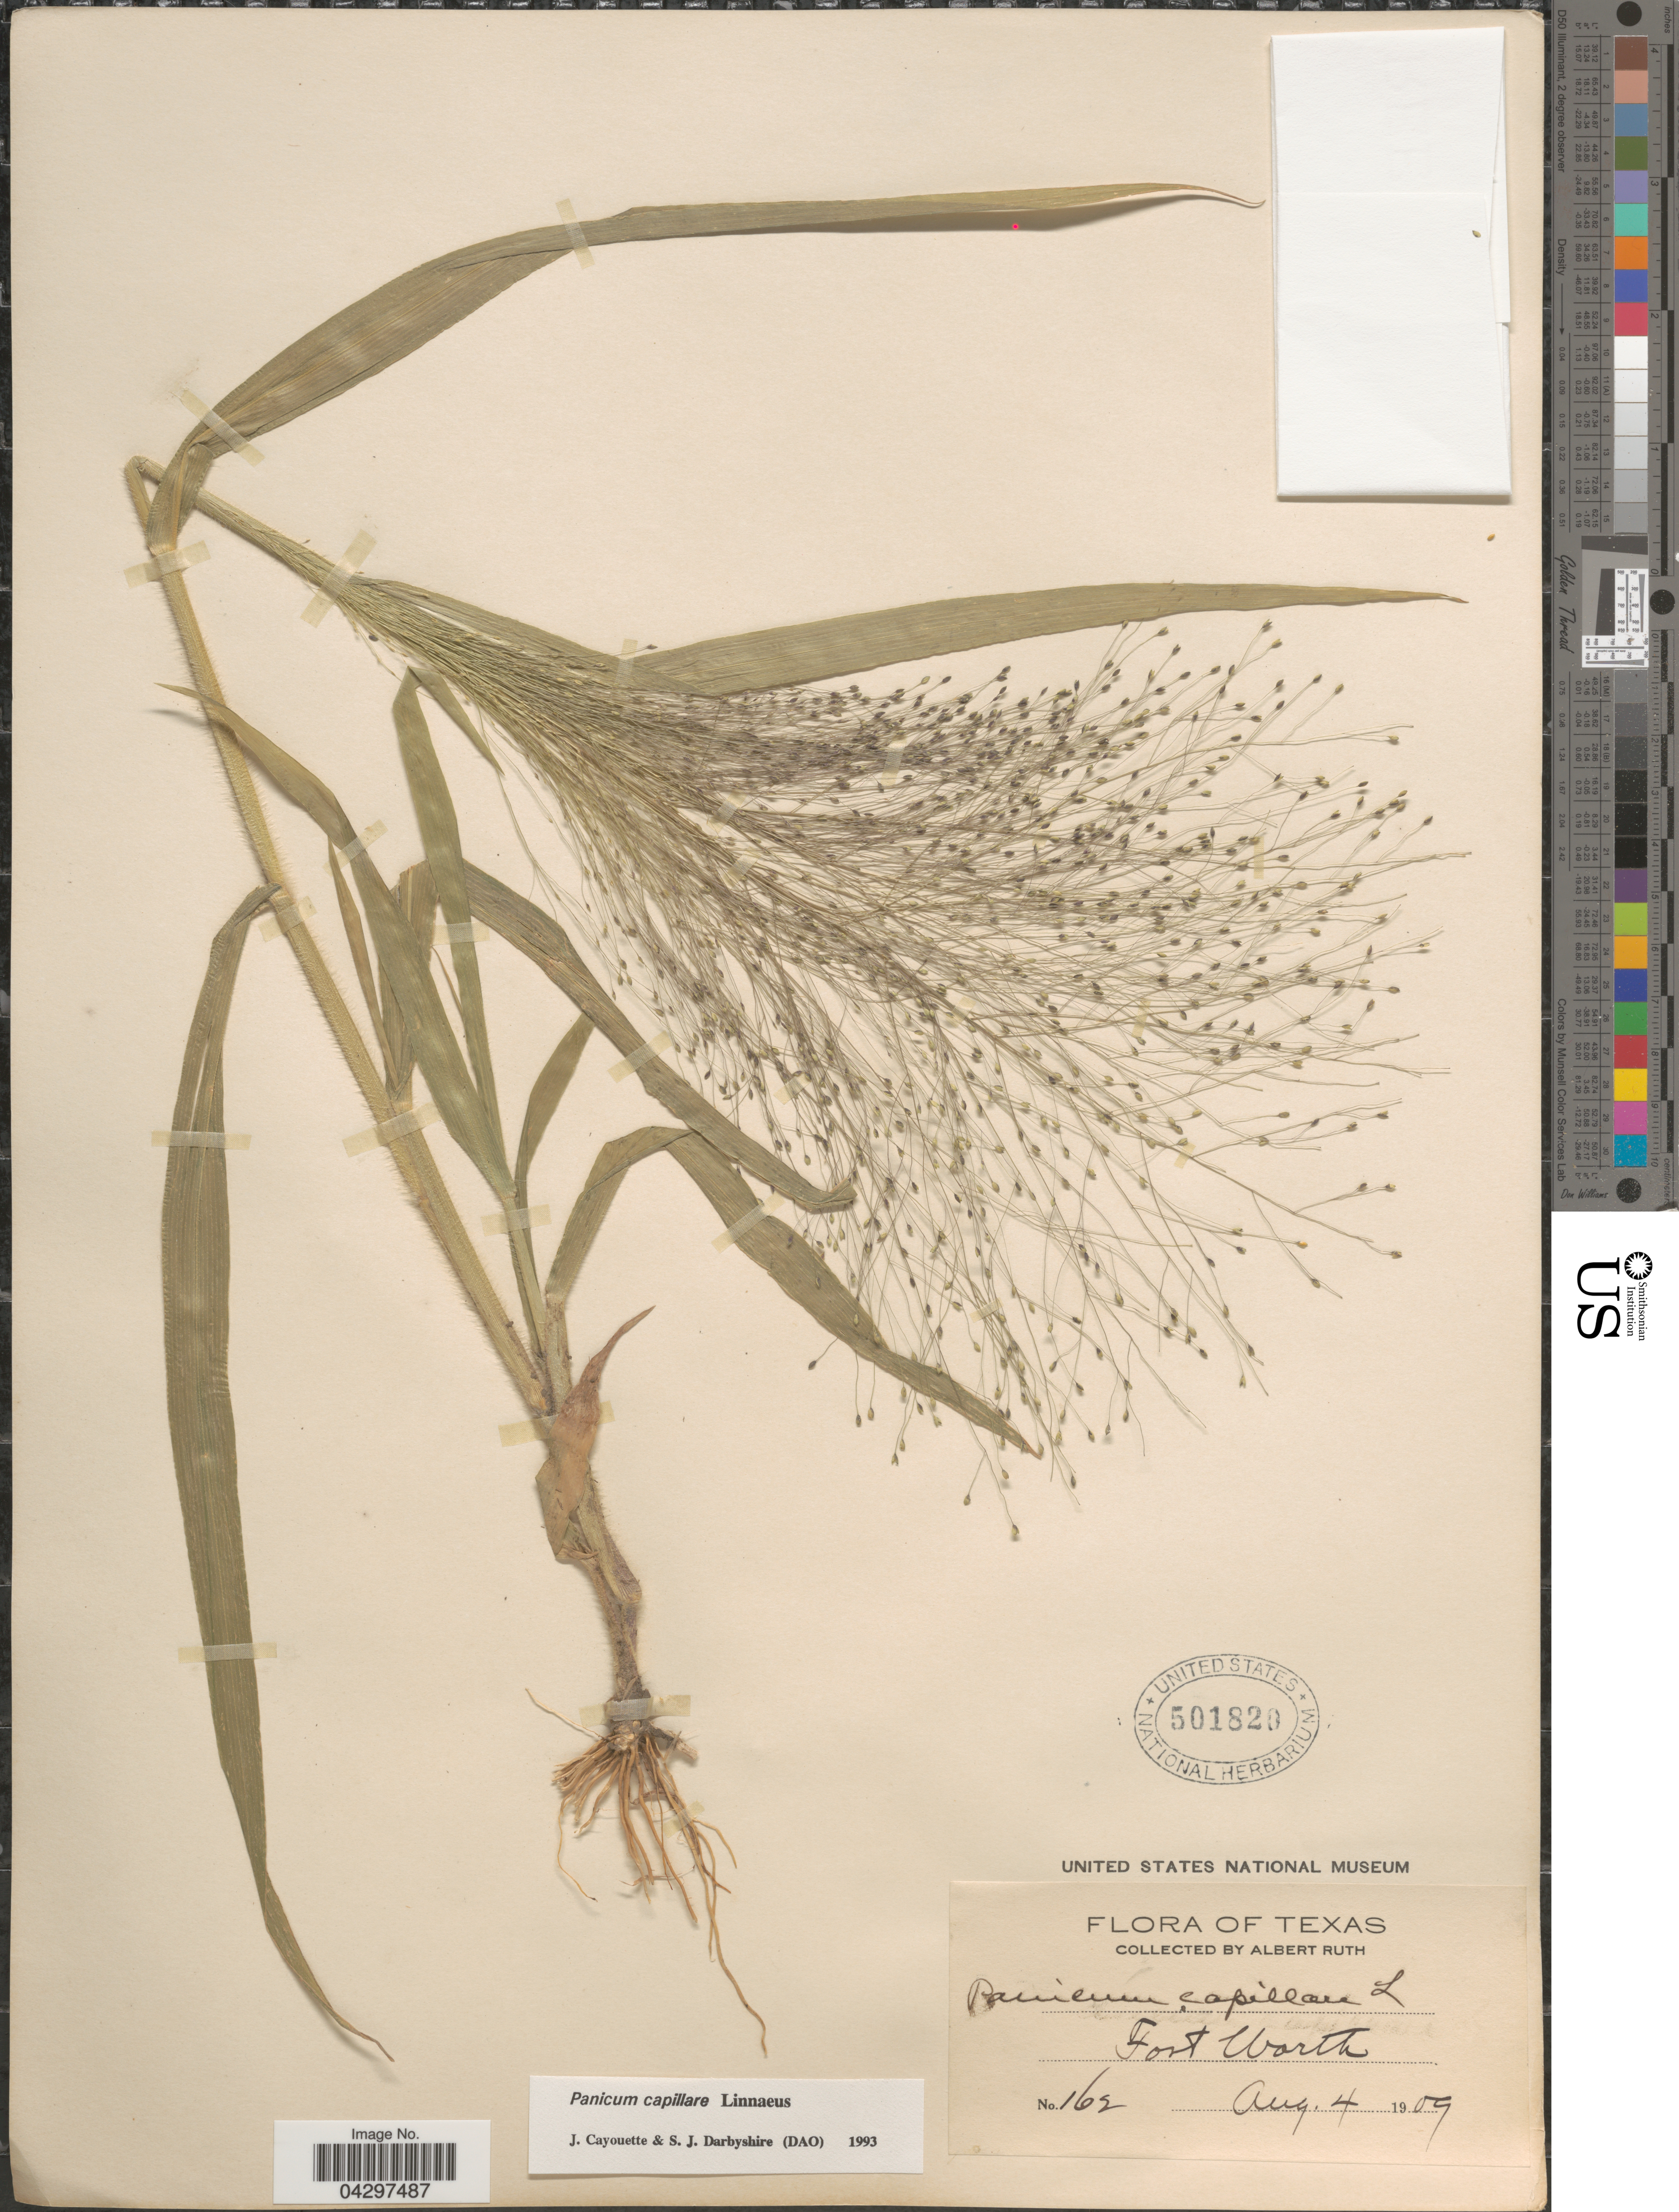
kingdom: Plantae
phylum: Tracheophyta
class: Liliopsida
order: Poales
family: Poaceae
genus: Panicum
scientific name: Panicum capillare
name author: L.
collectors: A. Ruth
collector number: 162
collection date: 1909-08-04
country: United States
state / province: Texas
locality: Fort Worth.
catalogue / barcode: US 501820